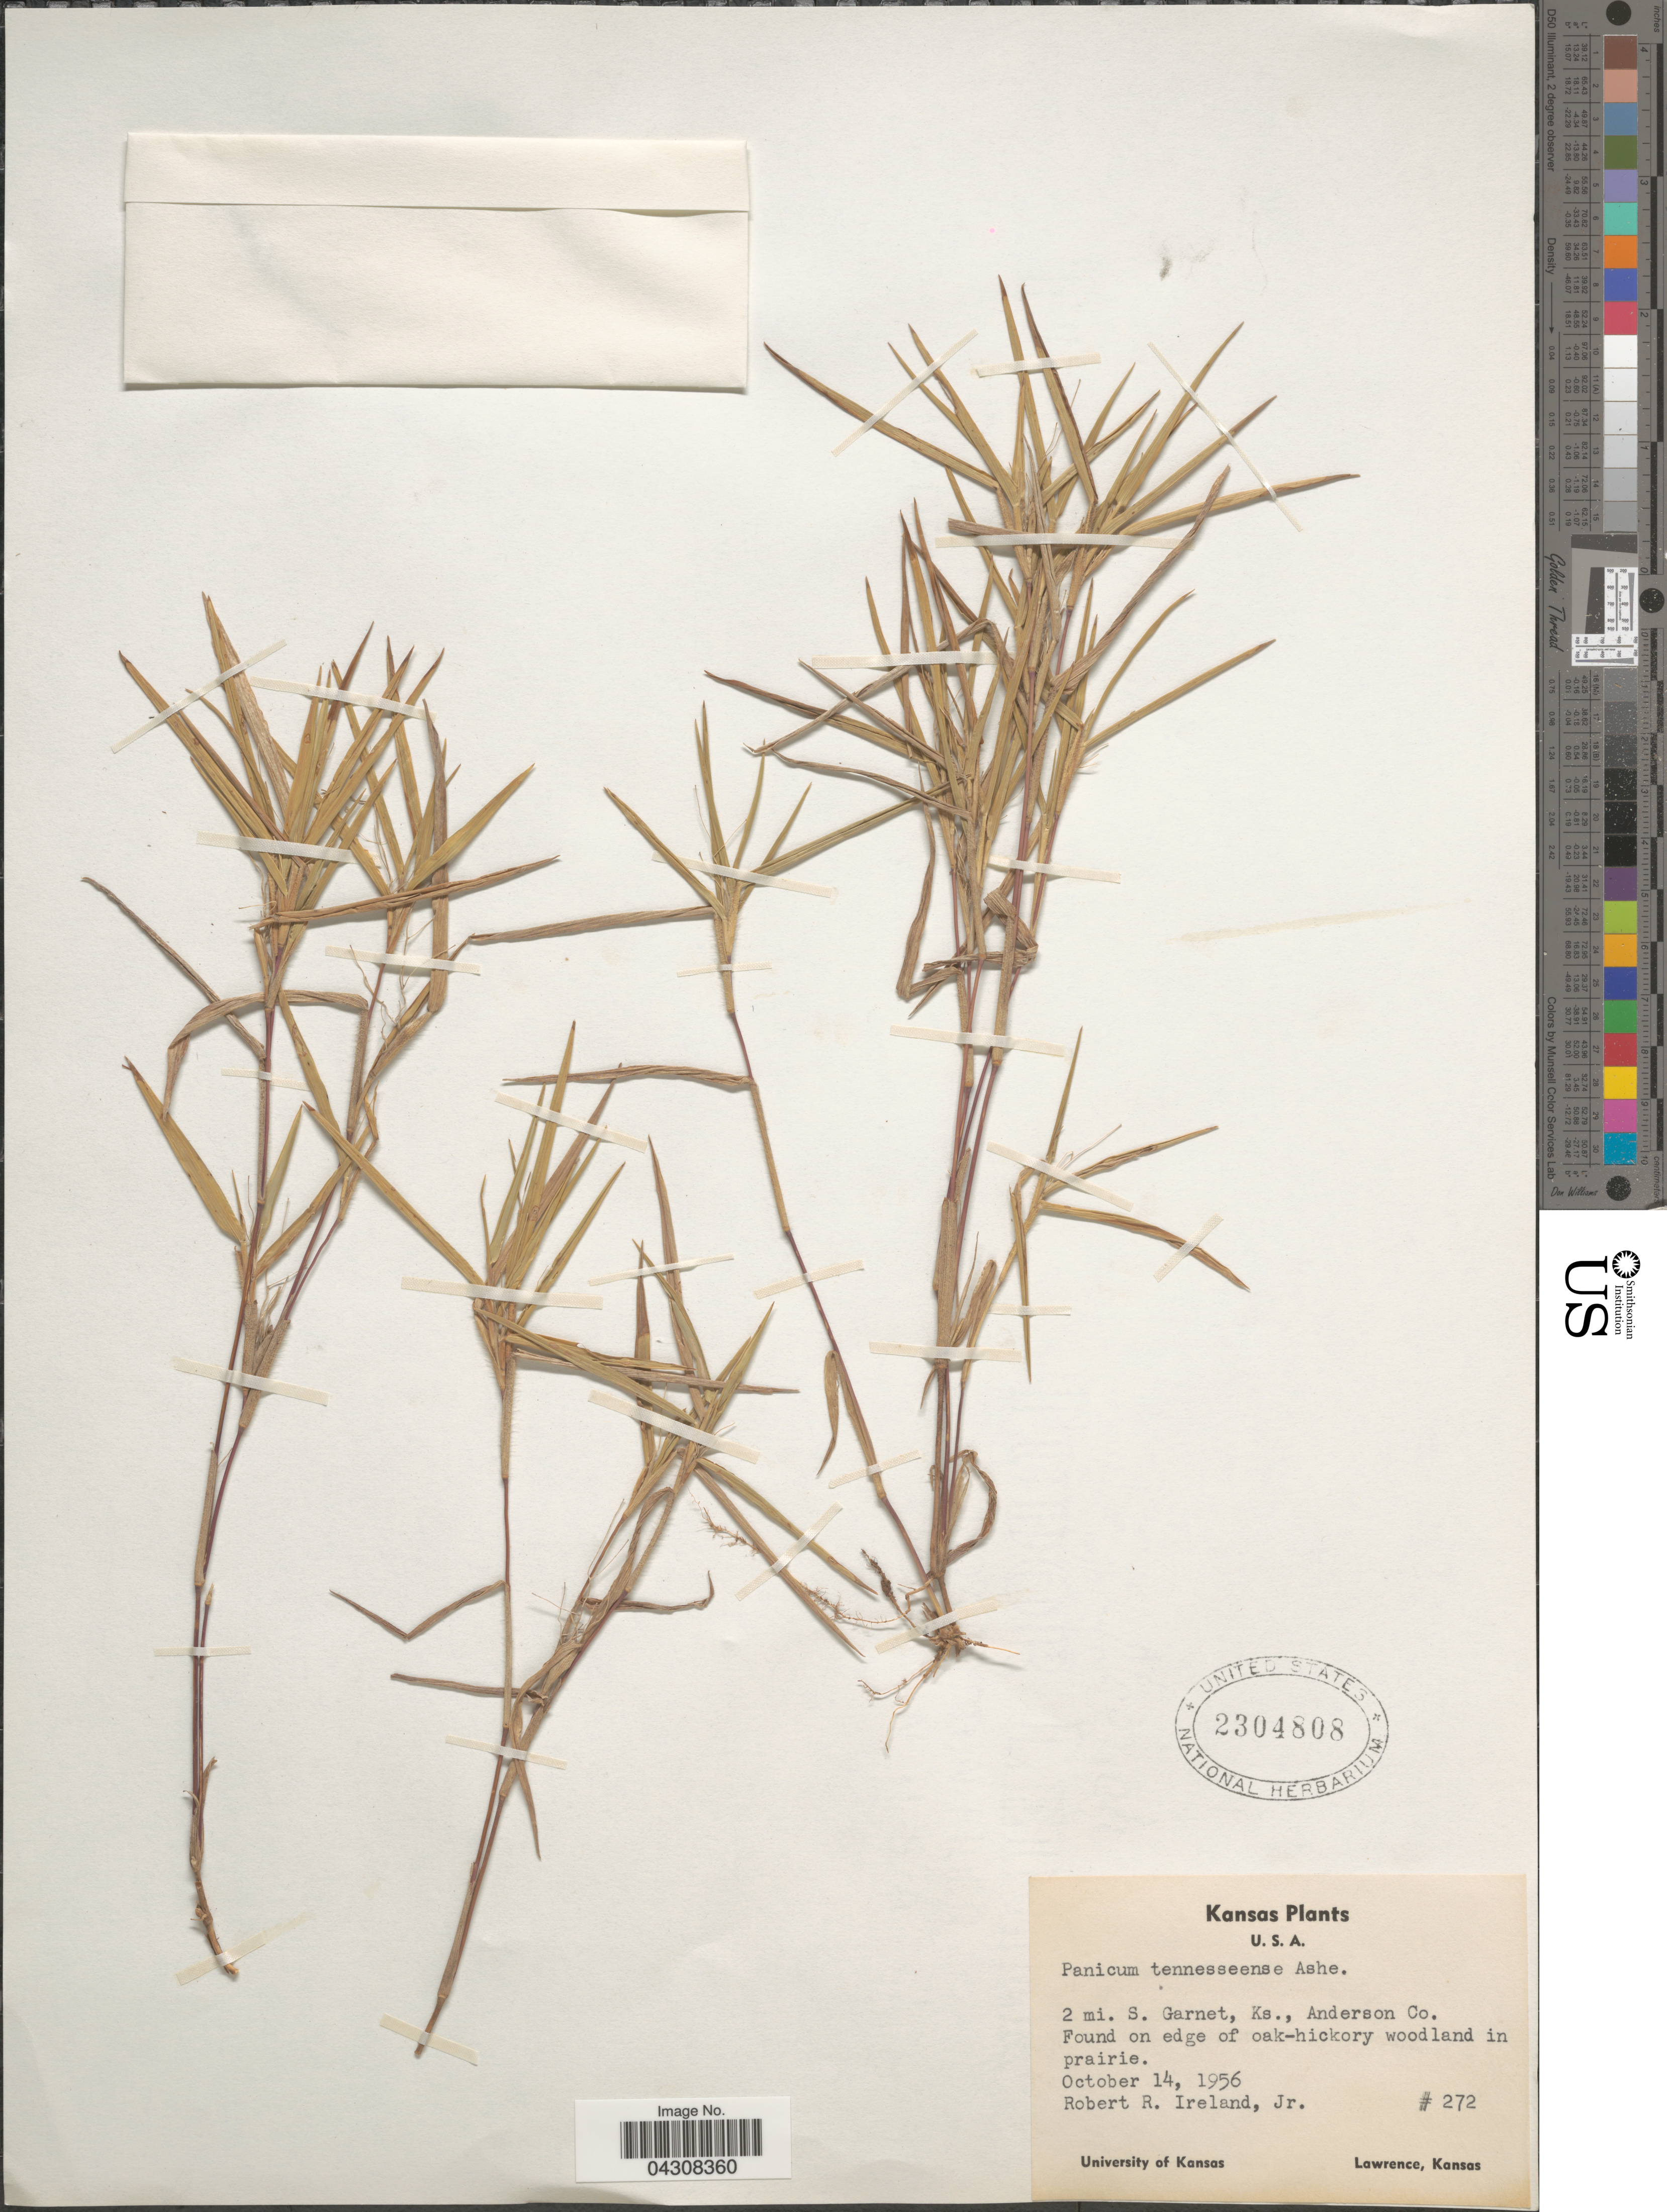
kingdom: Plantae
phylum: Tracheophyta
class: Liliopsida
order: Poales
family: Poaceae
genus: Dichanthelium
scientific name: Dichanthelium acuminatum var. acuminatum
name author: (Sw.) Gould & C.A. Clark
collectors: R. Ireland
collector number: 272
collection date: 1956-10-14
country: United States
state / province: Kansas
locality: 2 mi. S. Garnet, Anderson Co.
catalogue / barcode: US 2304808